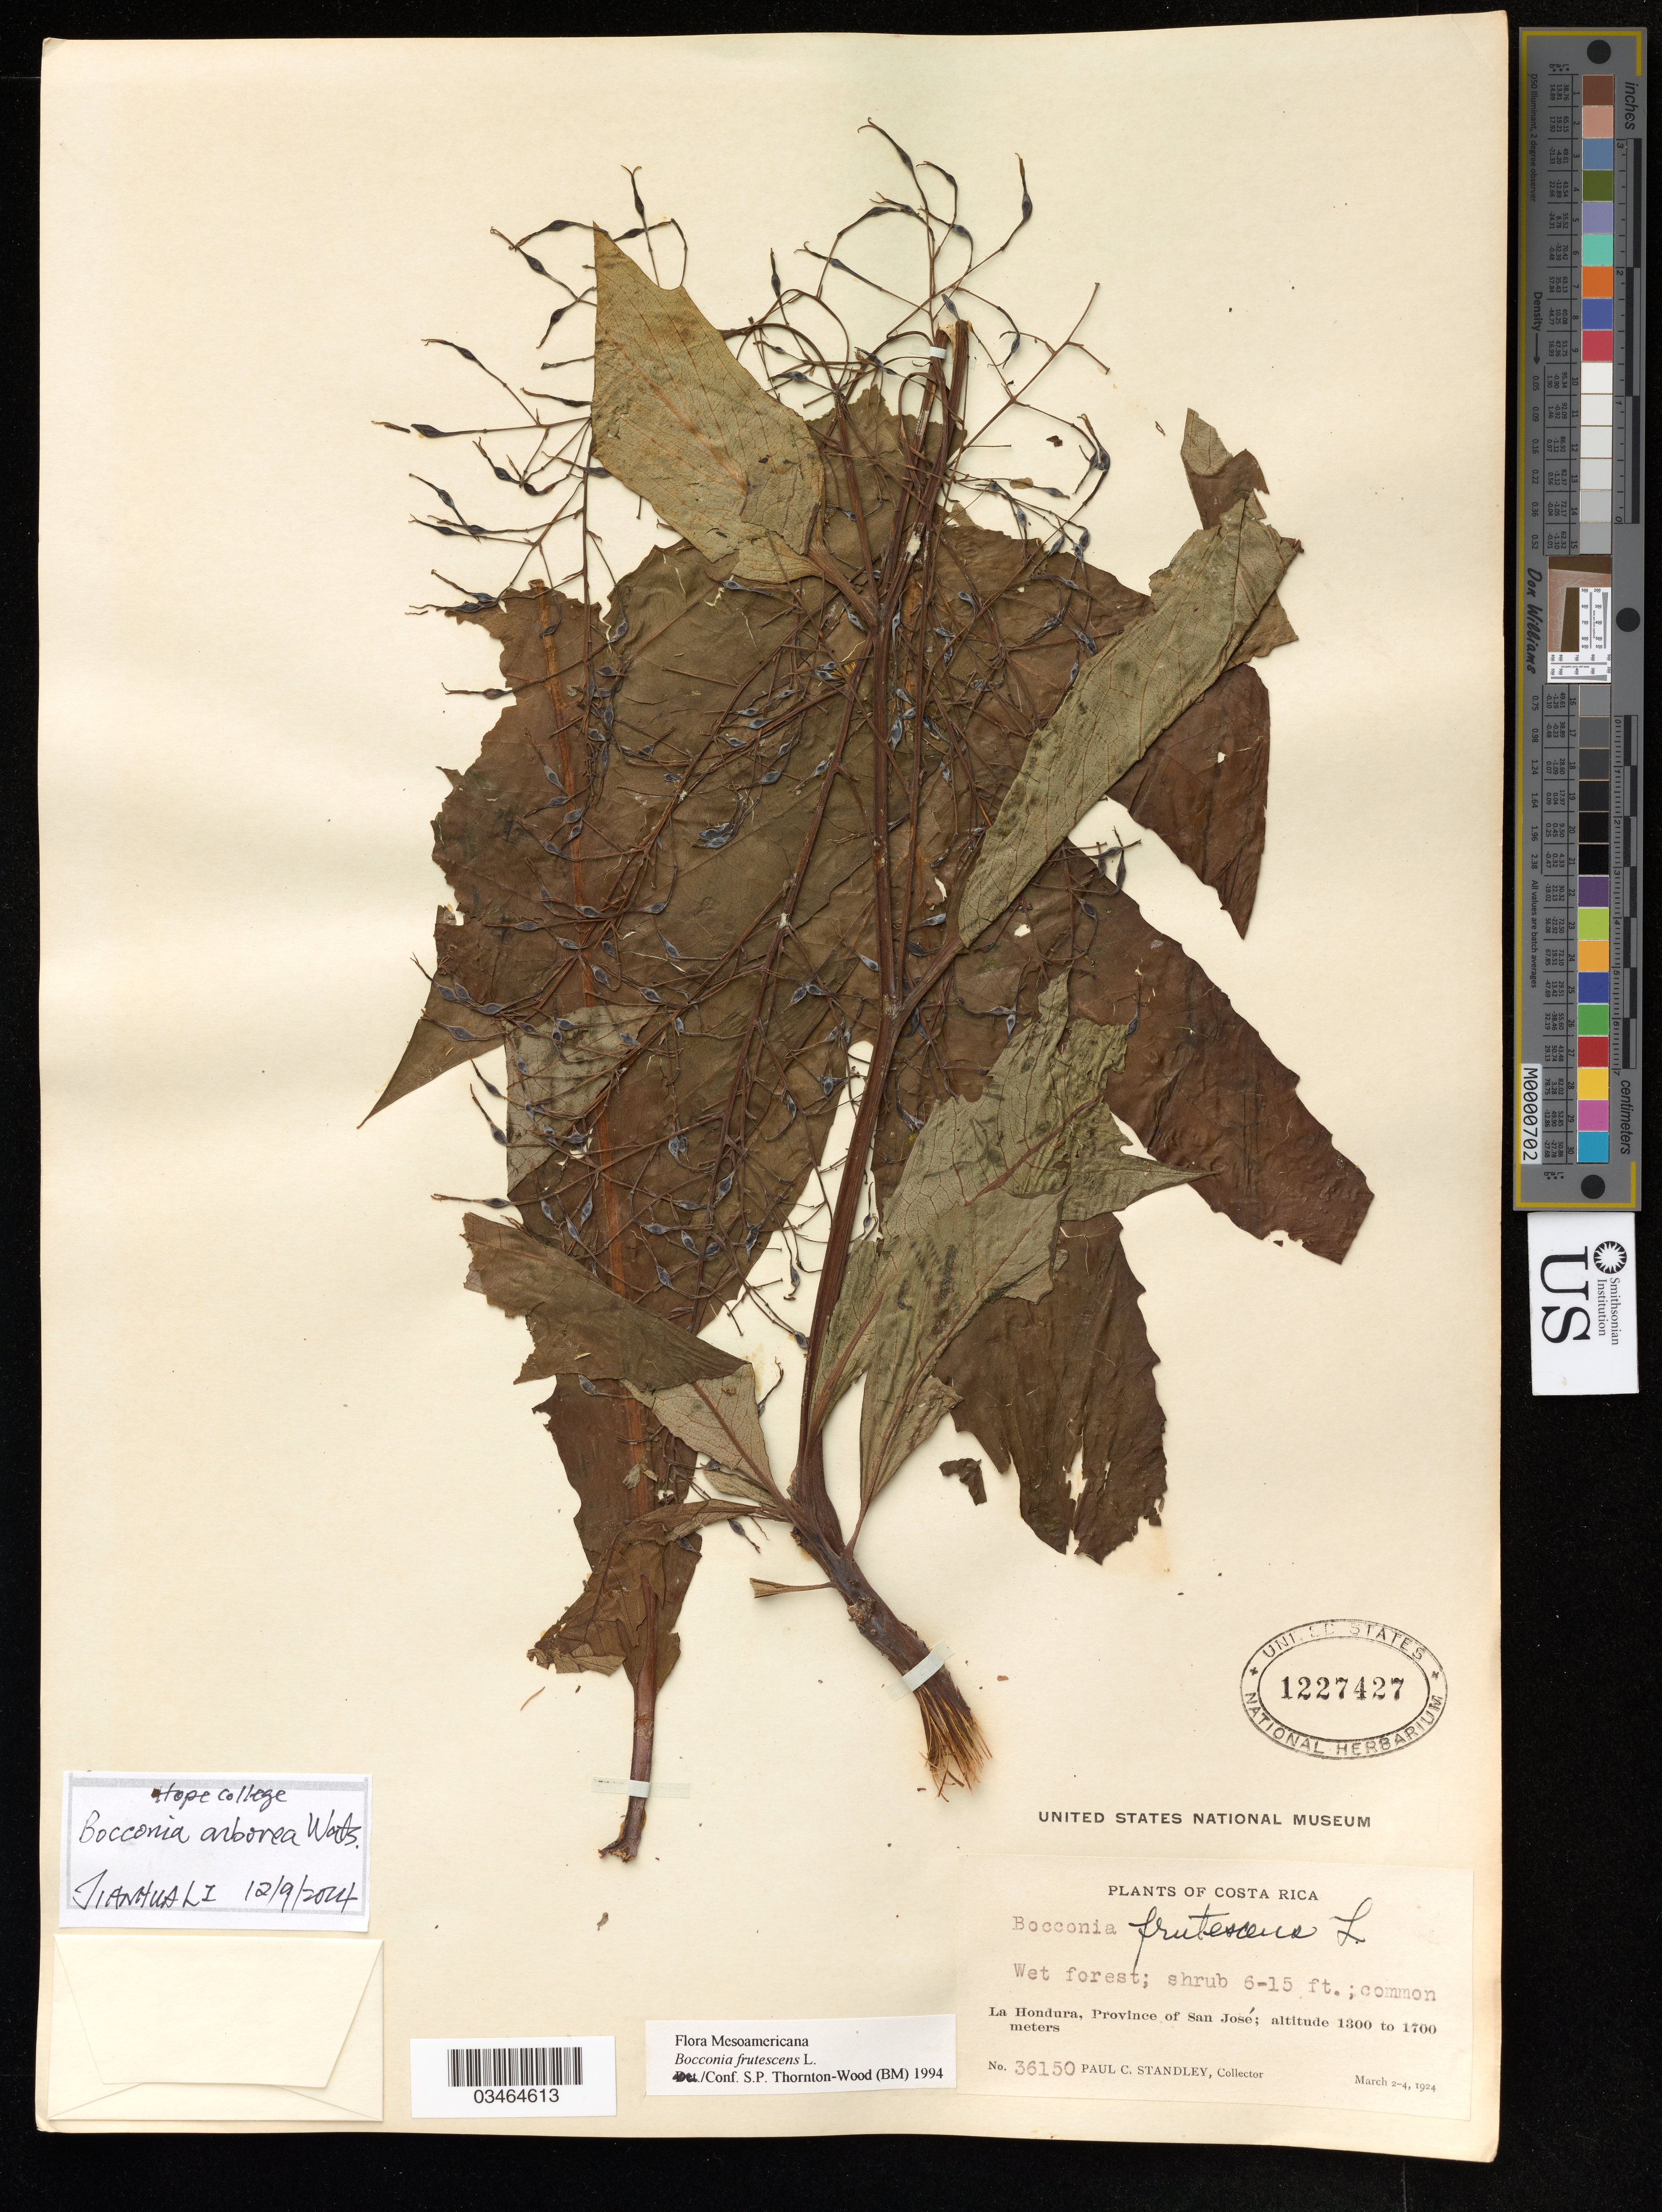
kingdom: Plantae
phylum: Tracheophyta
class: Magnoliopsida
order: Ranunculales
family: Papaveraceae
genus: Bocconia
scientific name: Bocconia arborea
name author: S. Watson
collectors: P. C. Standley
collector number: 36150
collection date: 1924-03-02/1924-03-04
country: Costa Rica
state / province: San José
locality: La Hondura, Province of San Jose.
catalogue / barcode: US 1227427